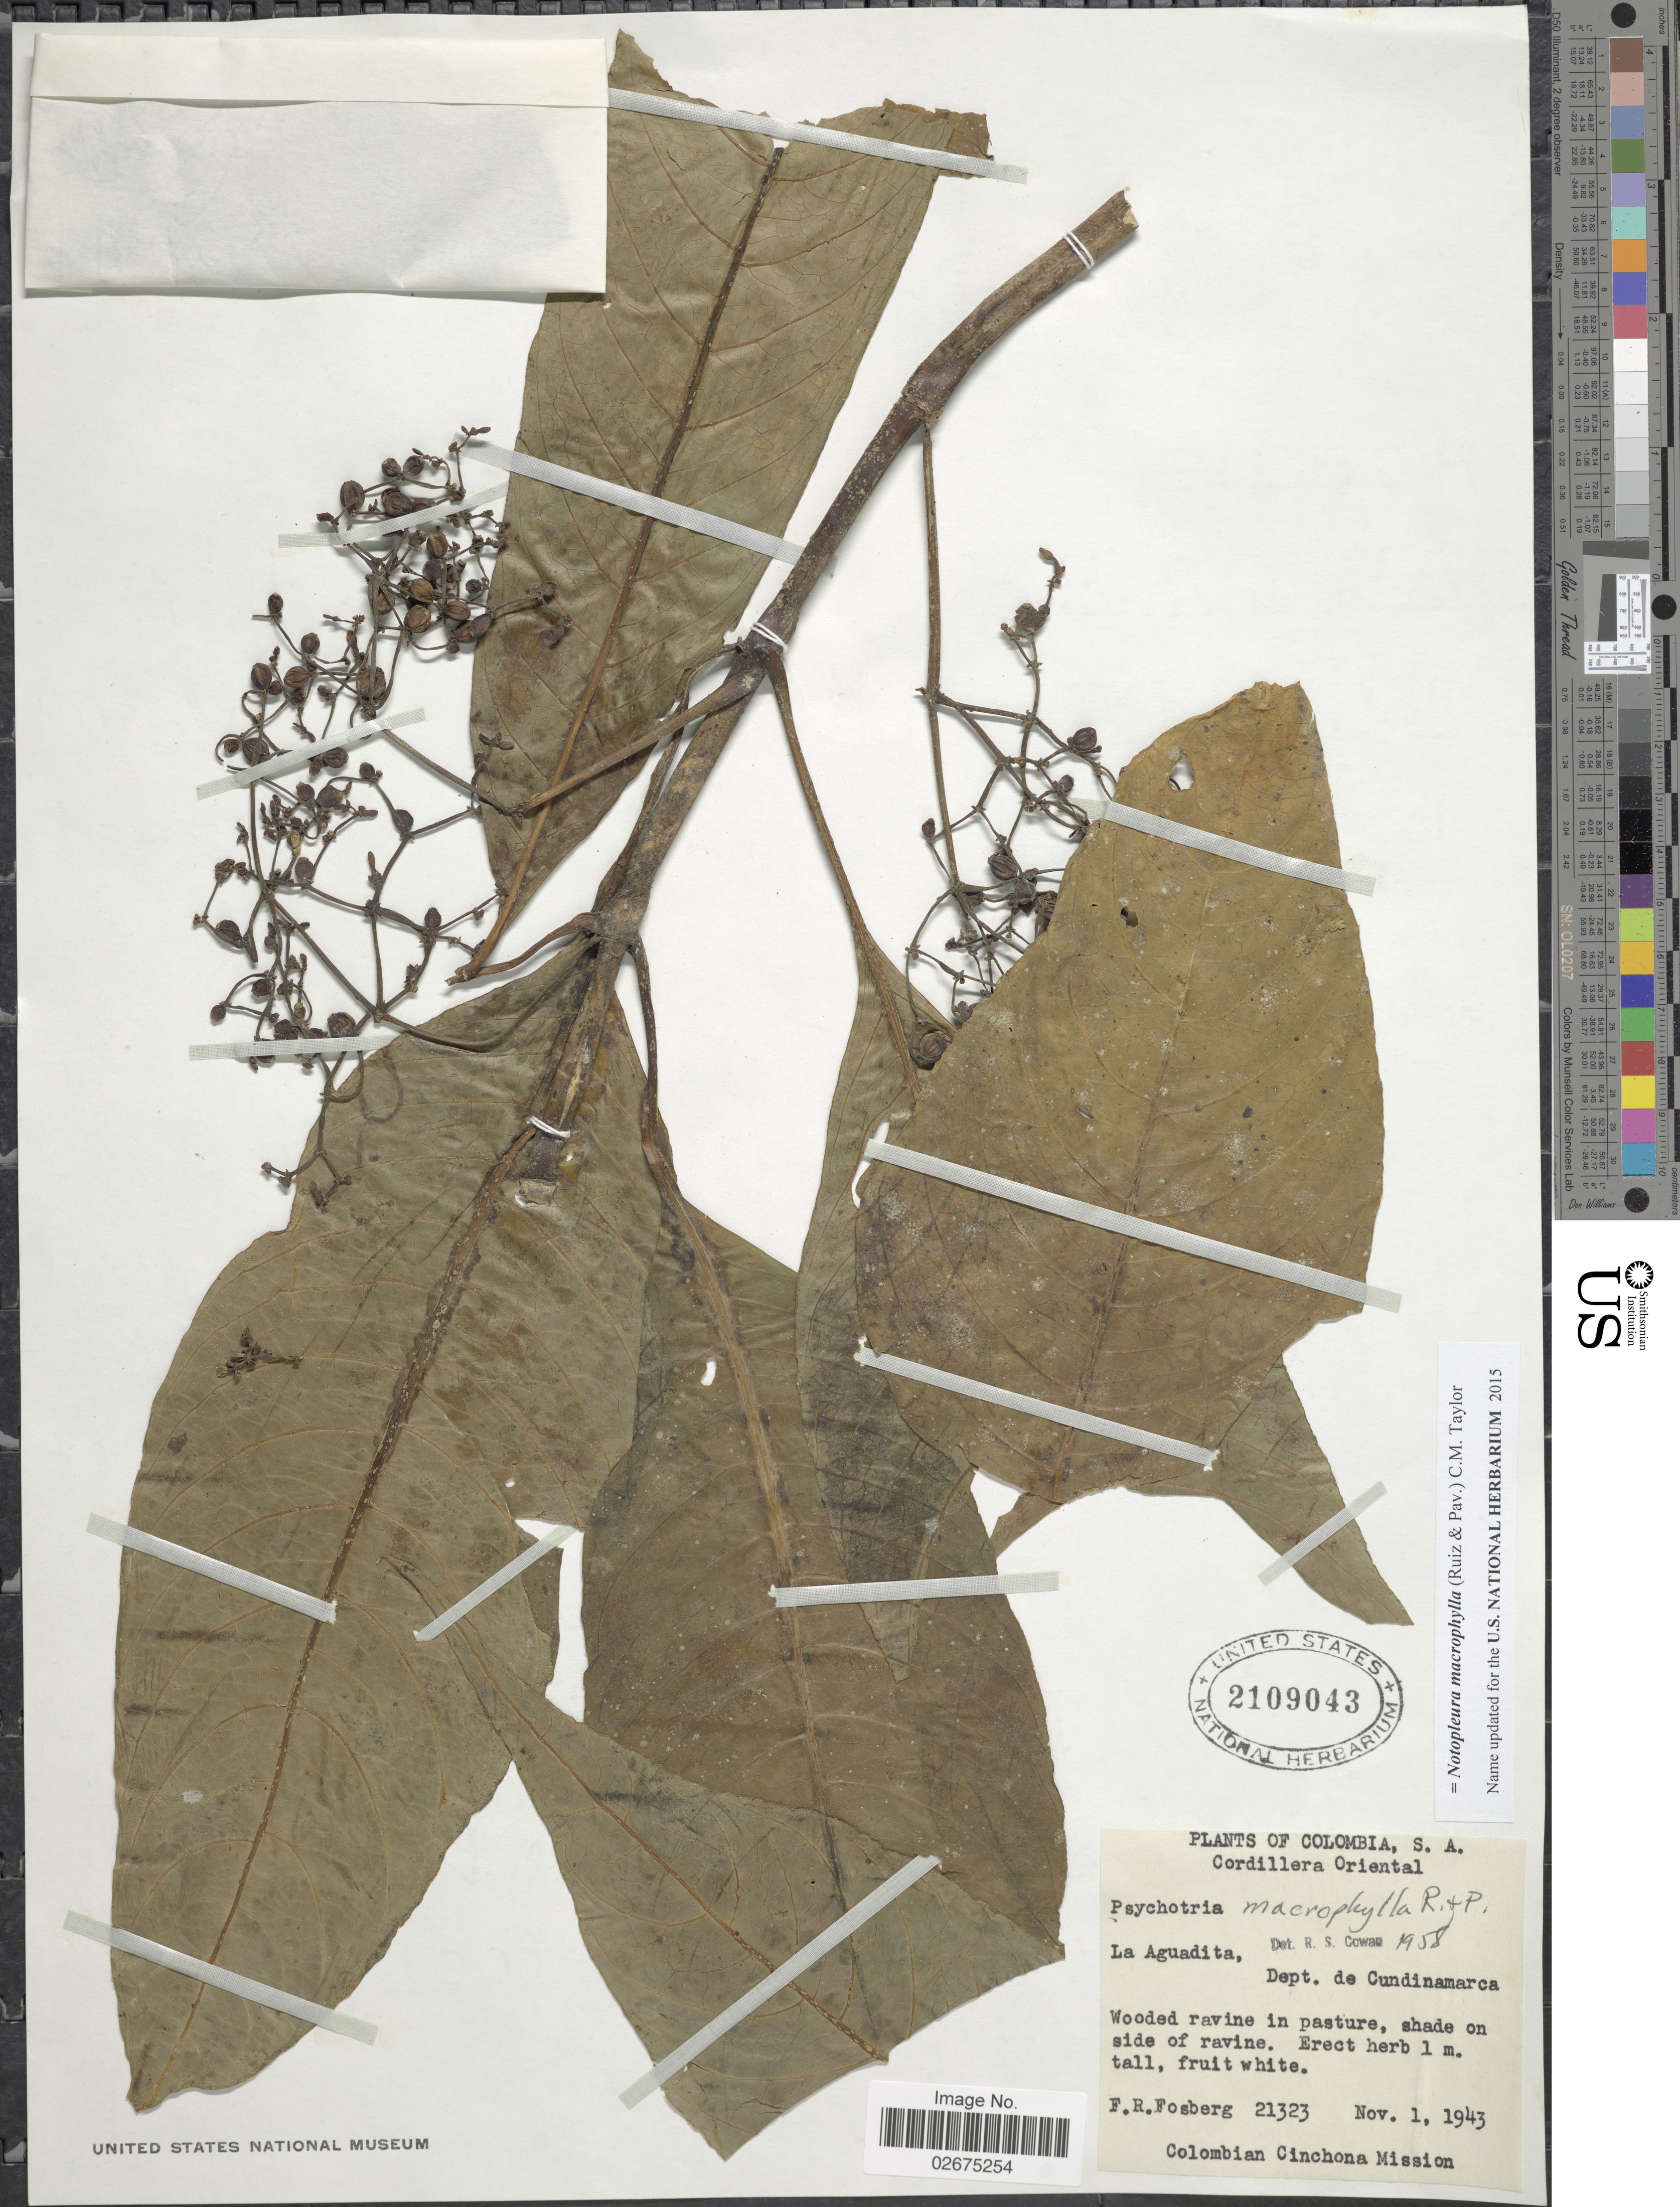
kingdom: Plantae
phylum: Tracheophyta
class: Magnoliopsida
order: Gentianales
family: Rubiaceae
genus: Notopleura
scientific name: Notopleura macrophylla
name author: (Ruiz & Pav.) C.M. Taylor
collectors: F. R. Fosberg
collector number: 21323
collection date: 1943-11-01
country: Colombia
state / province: Cundinamarca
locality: Cordillera Oriental, La Aguadita, Dept. de Cundinamarca, Wooded ravine in pasture, shade on side of ravine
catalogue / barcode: US 2109043